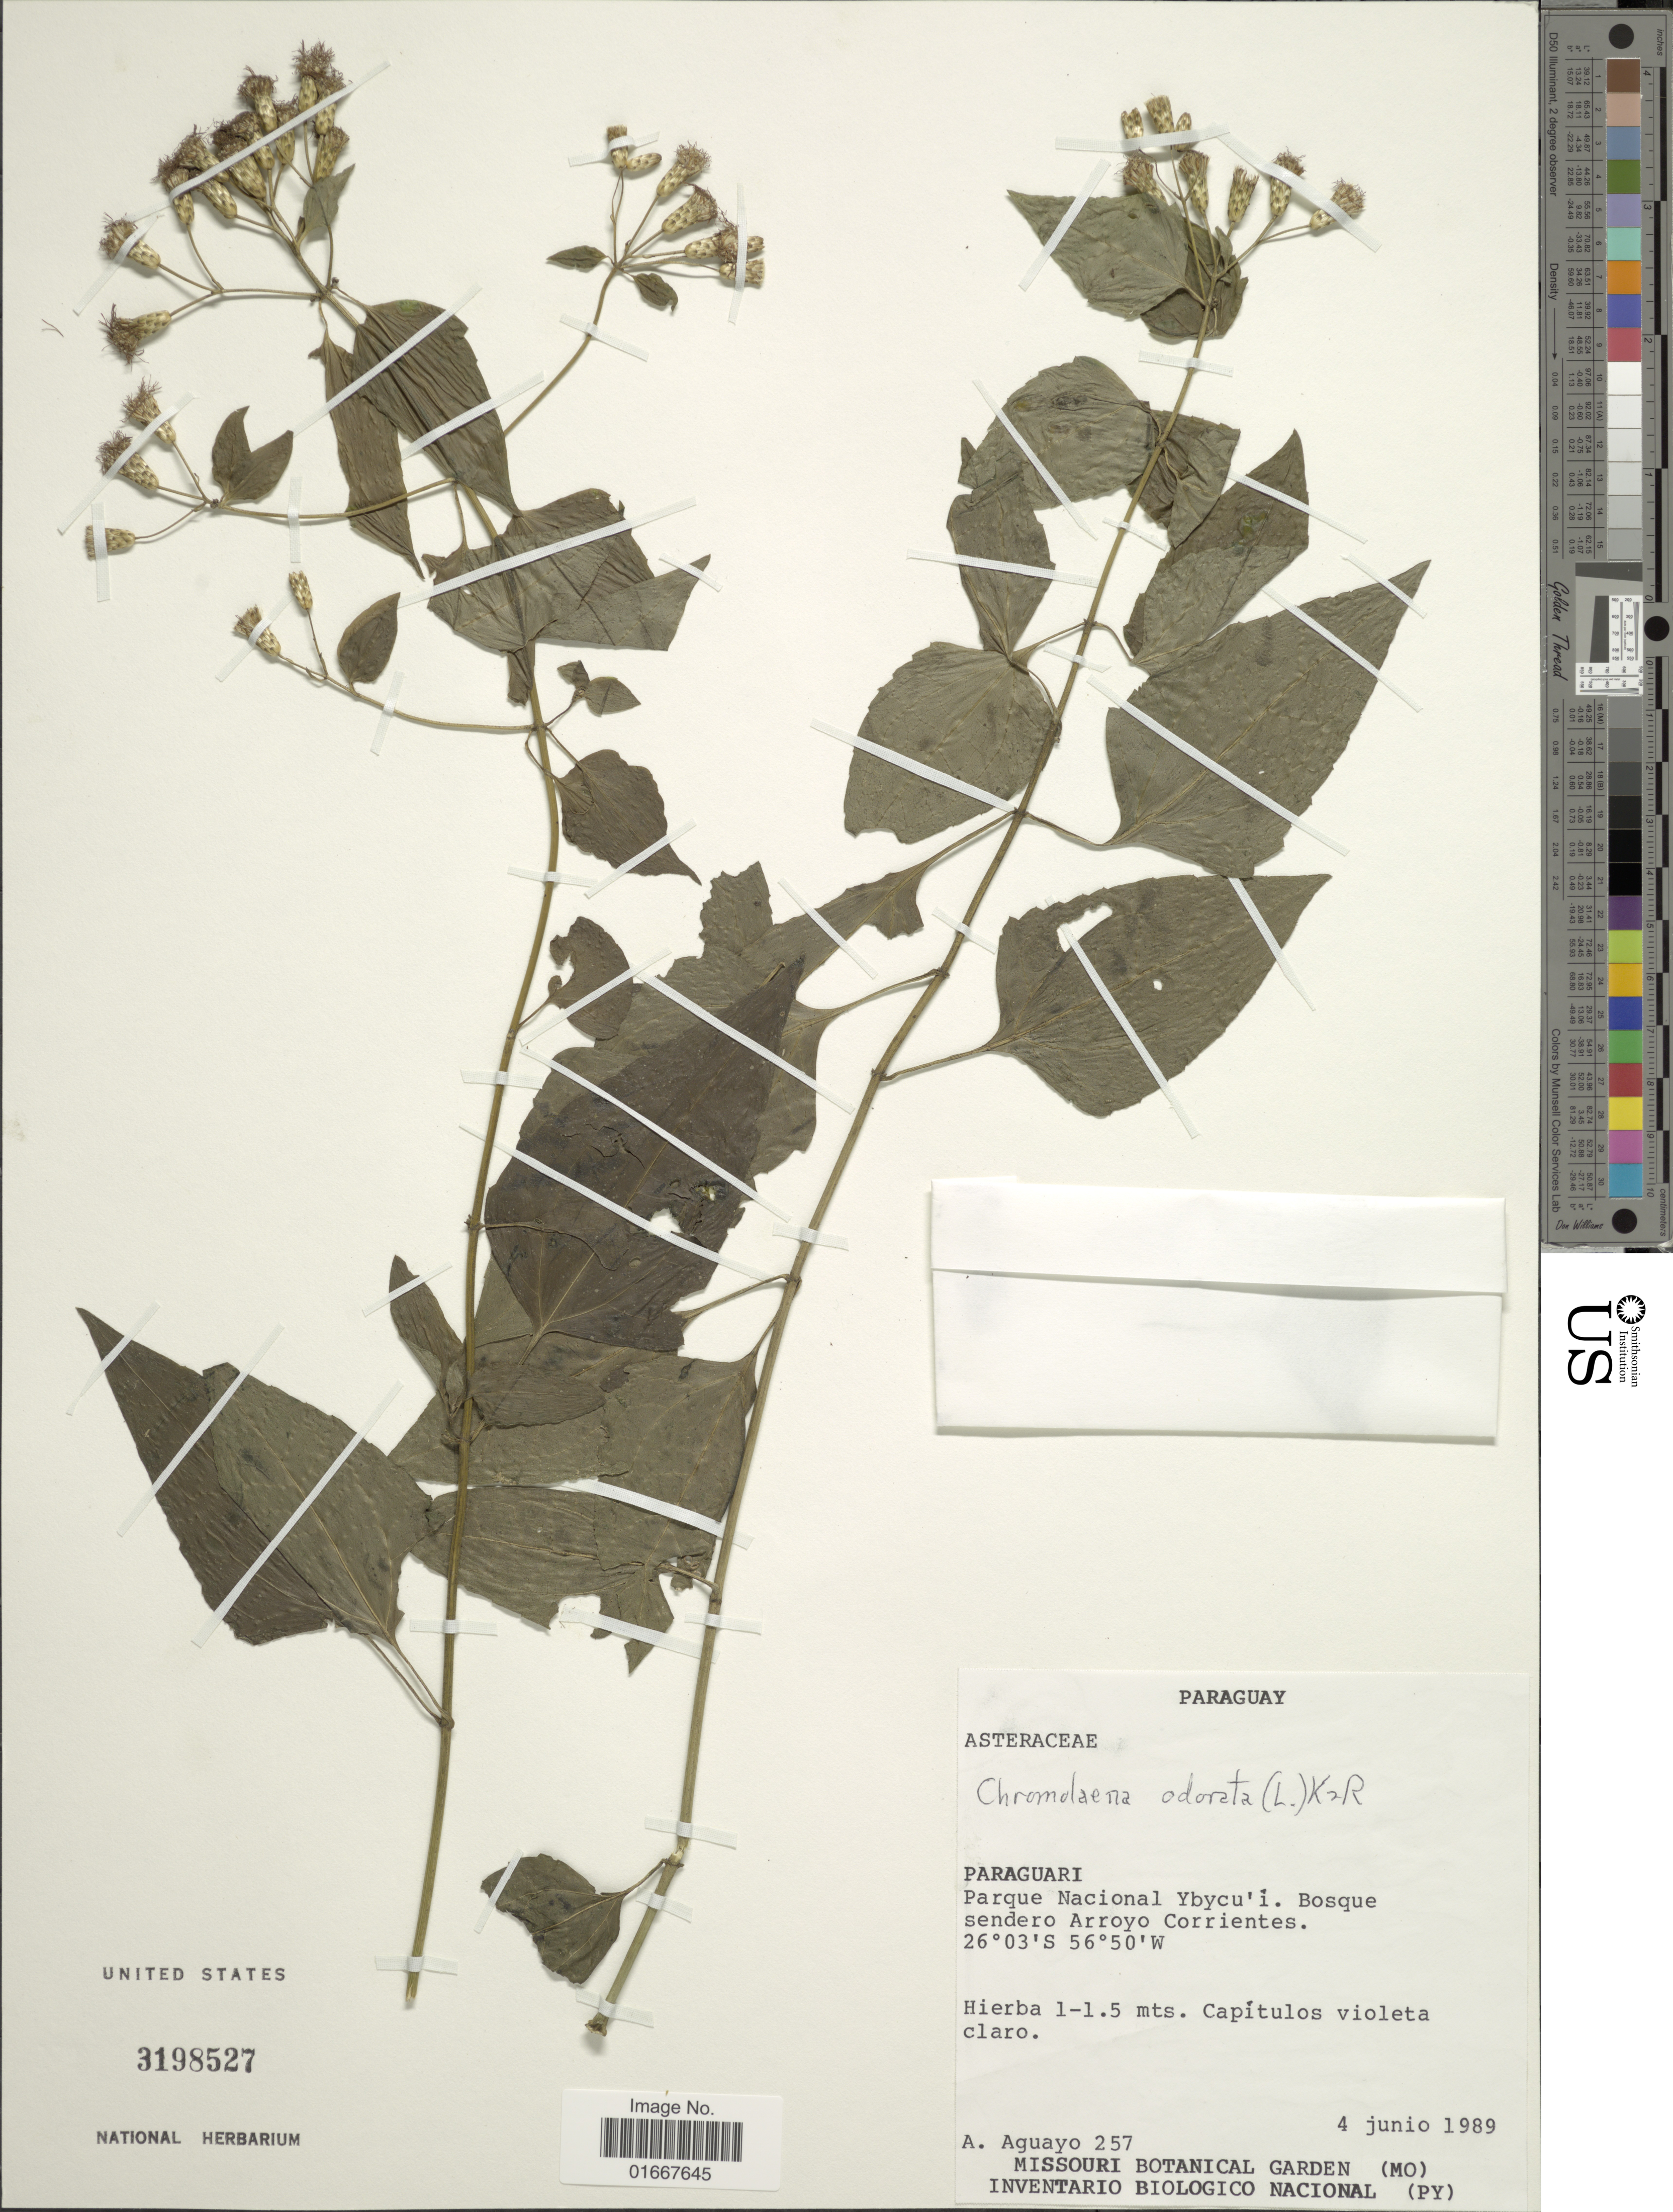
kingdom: Plantae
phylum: Tracheophyta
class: Magnoliopsida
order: Asterales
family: Asteraceae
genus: Chromolaena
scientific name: Chromolaena odorata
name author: (L.) R.M. King & H. Rob.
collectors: A. Aguayo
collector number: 257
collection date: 1989-06-04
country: Paraguay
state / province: Paraguari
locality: Parque Nacional Ybycu'i. Bosque sendero Arroyo Corrientes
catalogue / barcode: US 3198527